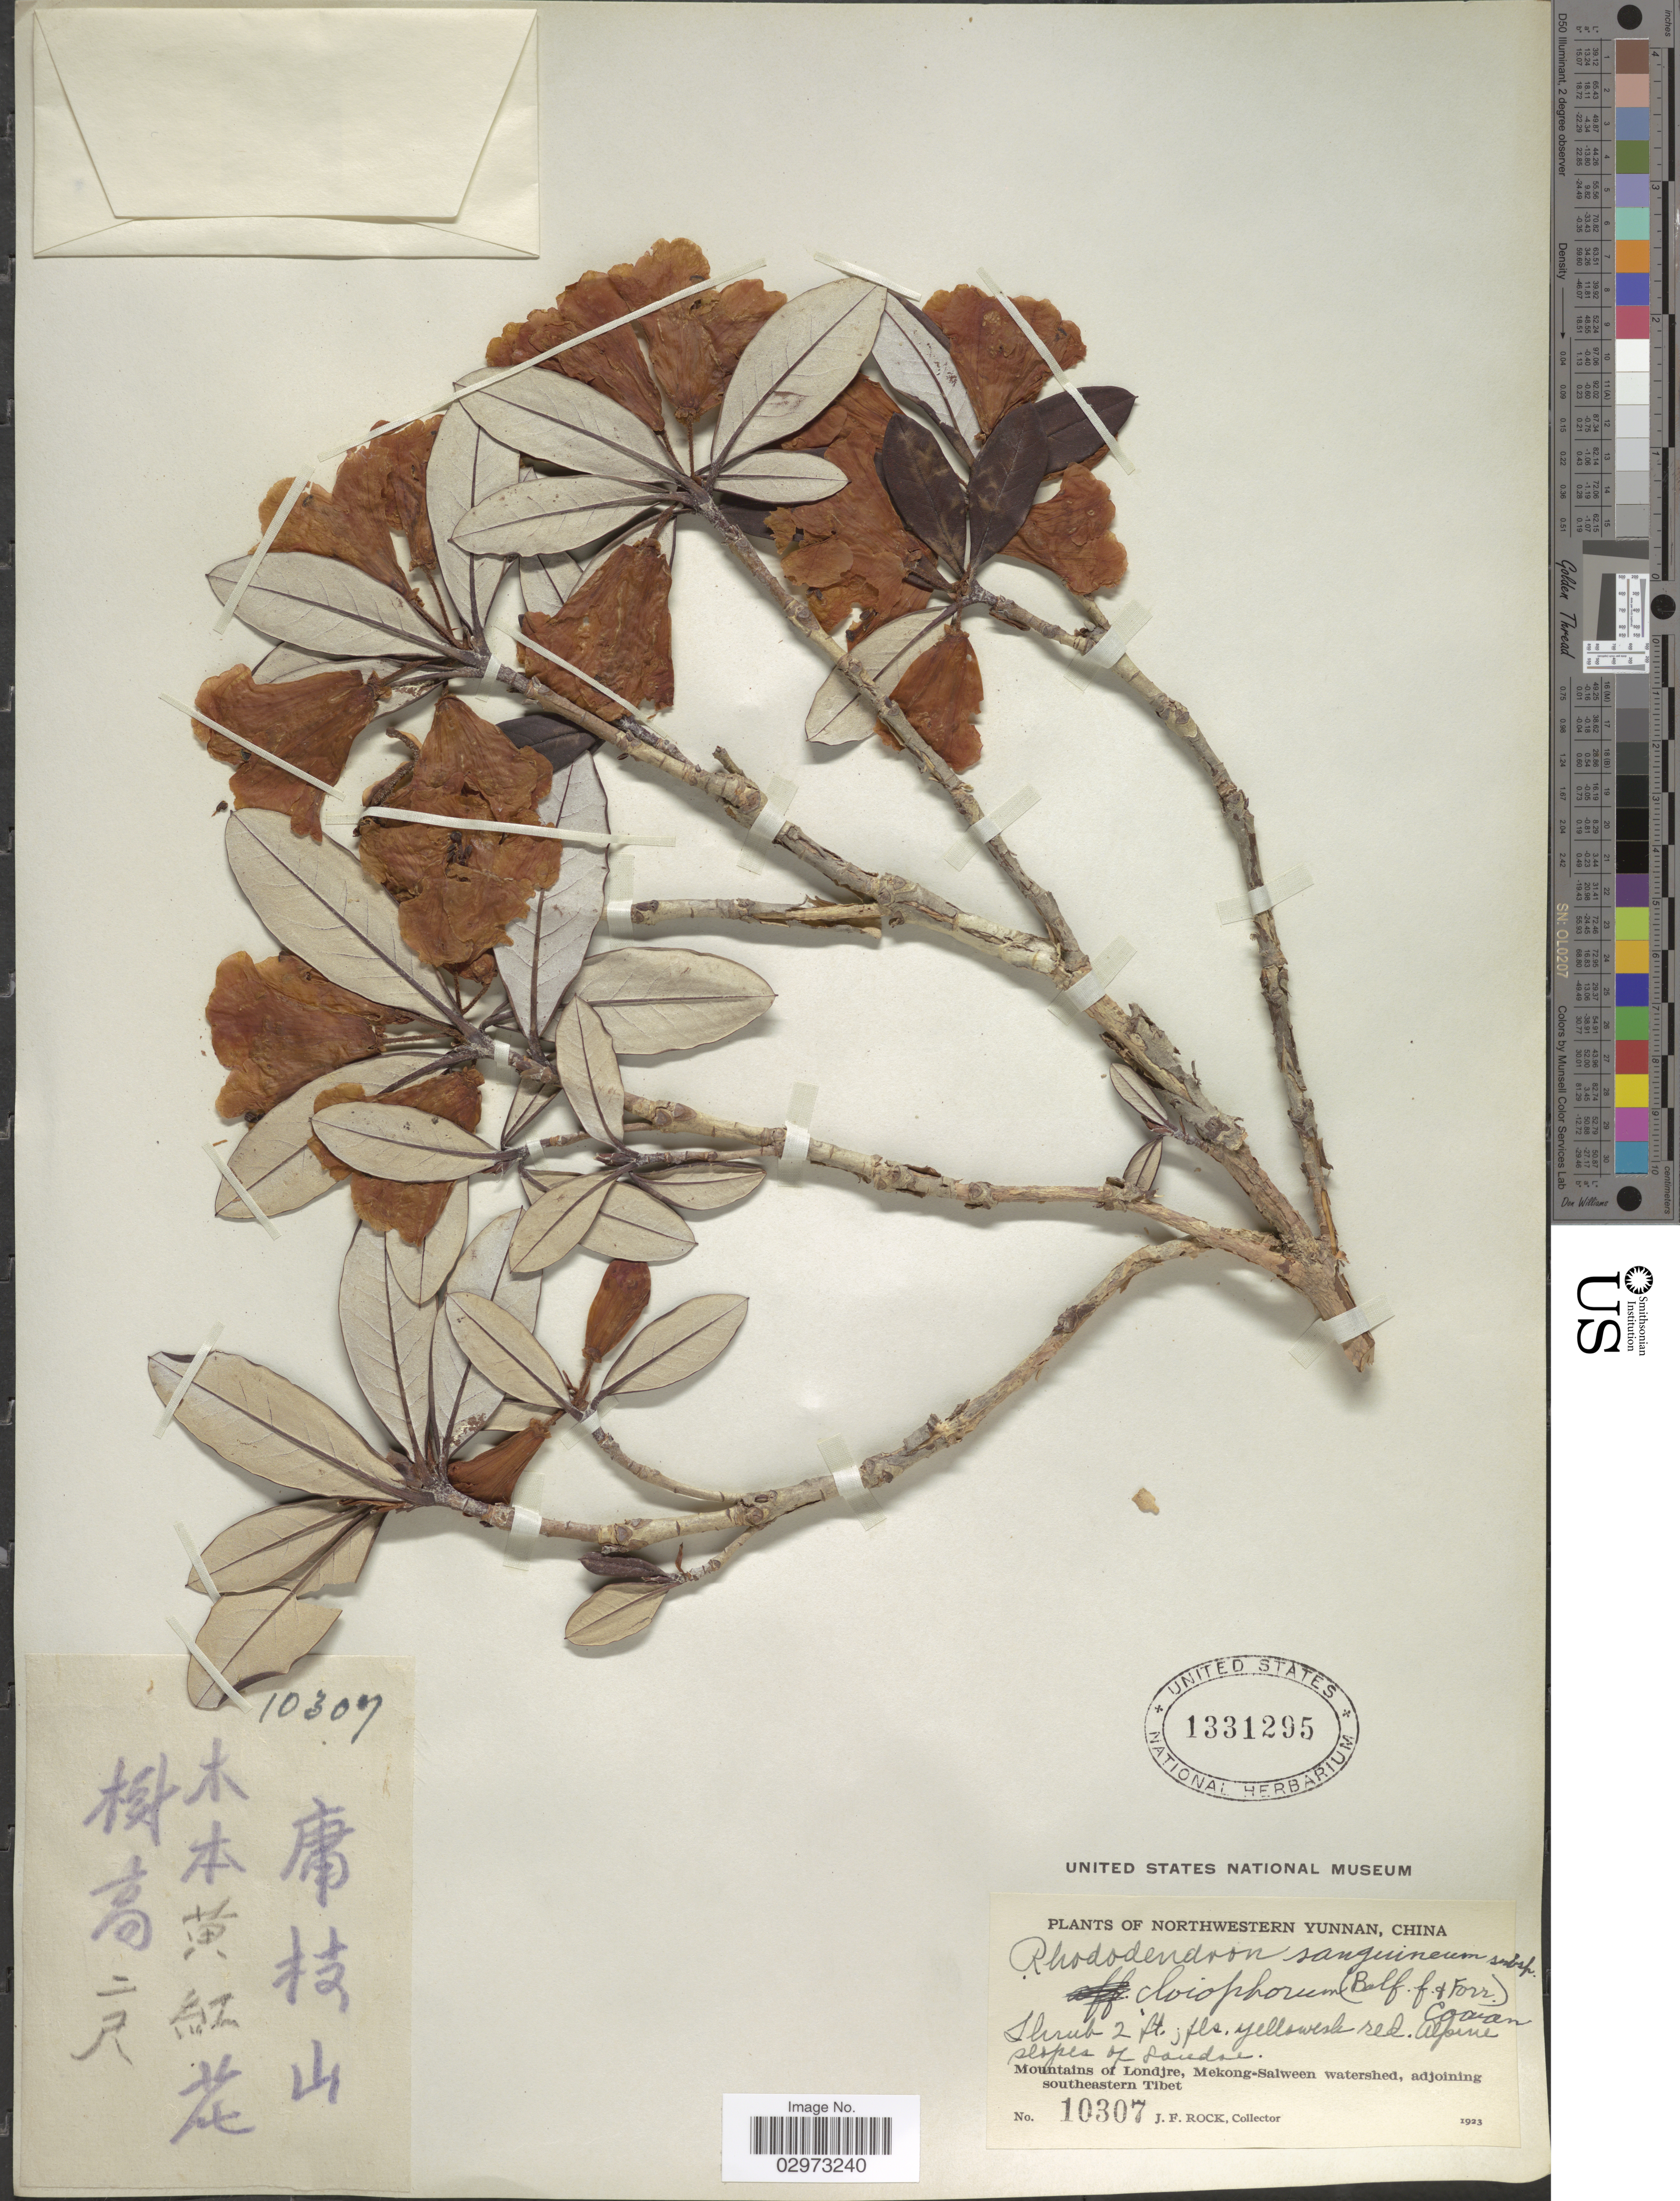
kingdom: Plantae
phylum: Tracheophyta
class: Magnoliopsida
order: Ericales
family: Ericaceae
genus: Rhododendron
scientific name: Rhododendron sanguineum subsp. cloiophorum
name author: (Balf. f. & Forrest) Cowan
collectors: J. Rock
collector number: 10307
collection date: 1923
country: China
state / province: Yunnan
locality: Northwestern Yunnan. Alpine slopes of Londre. Mountains of Londjre, Mekong-Salween watershed, adjoining southeastern Tibet.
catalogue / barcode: US 1331295